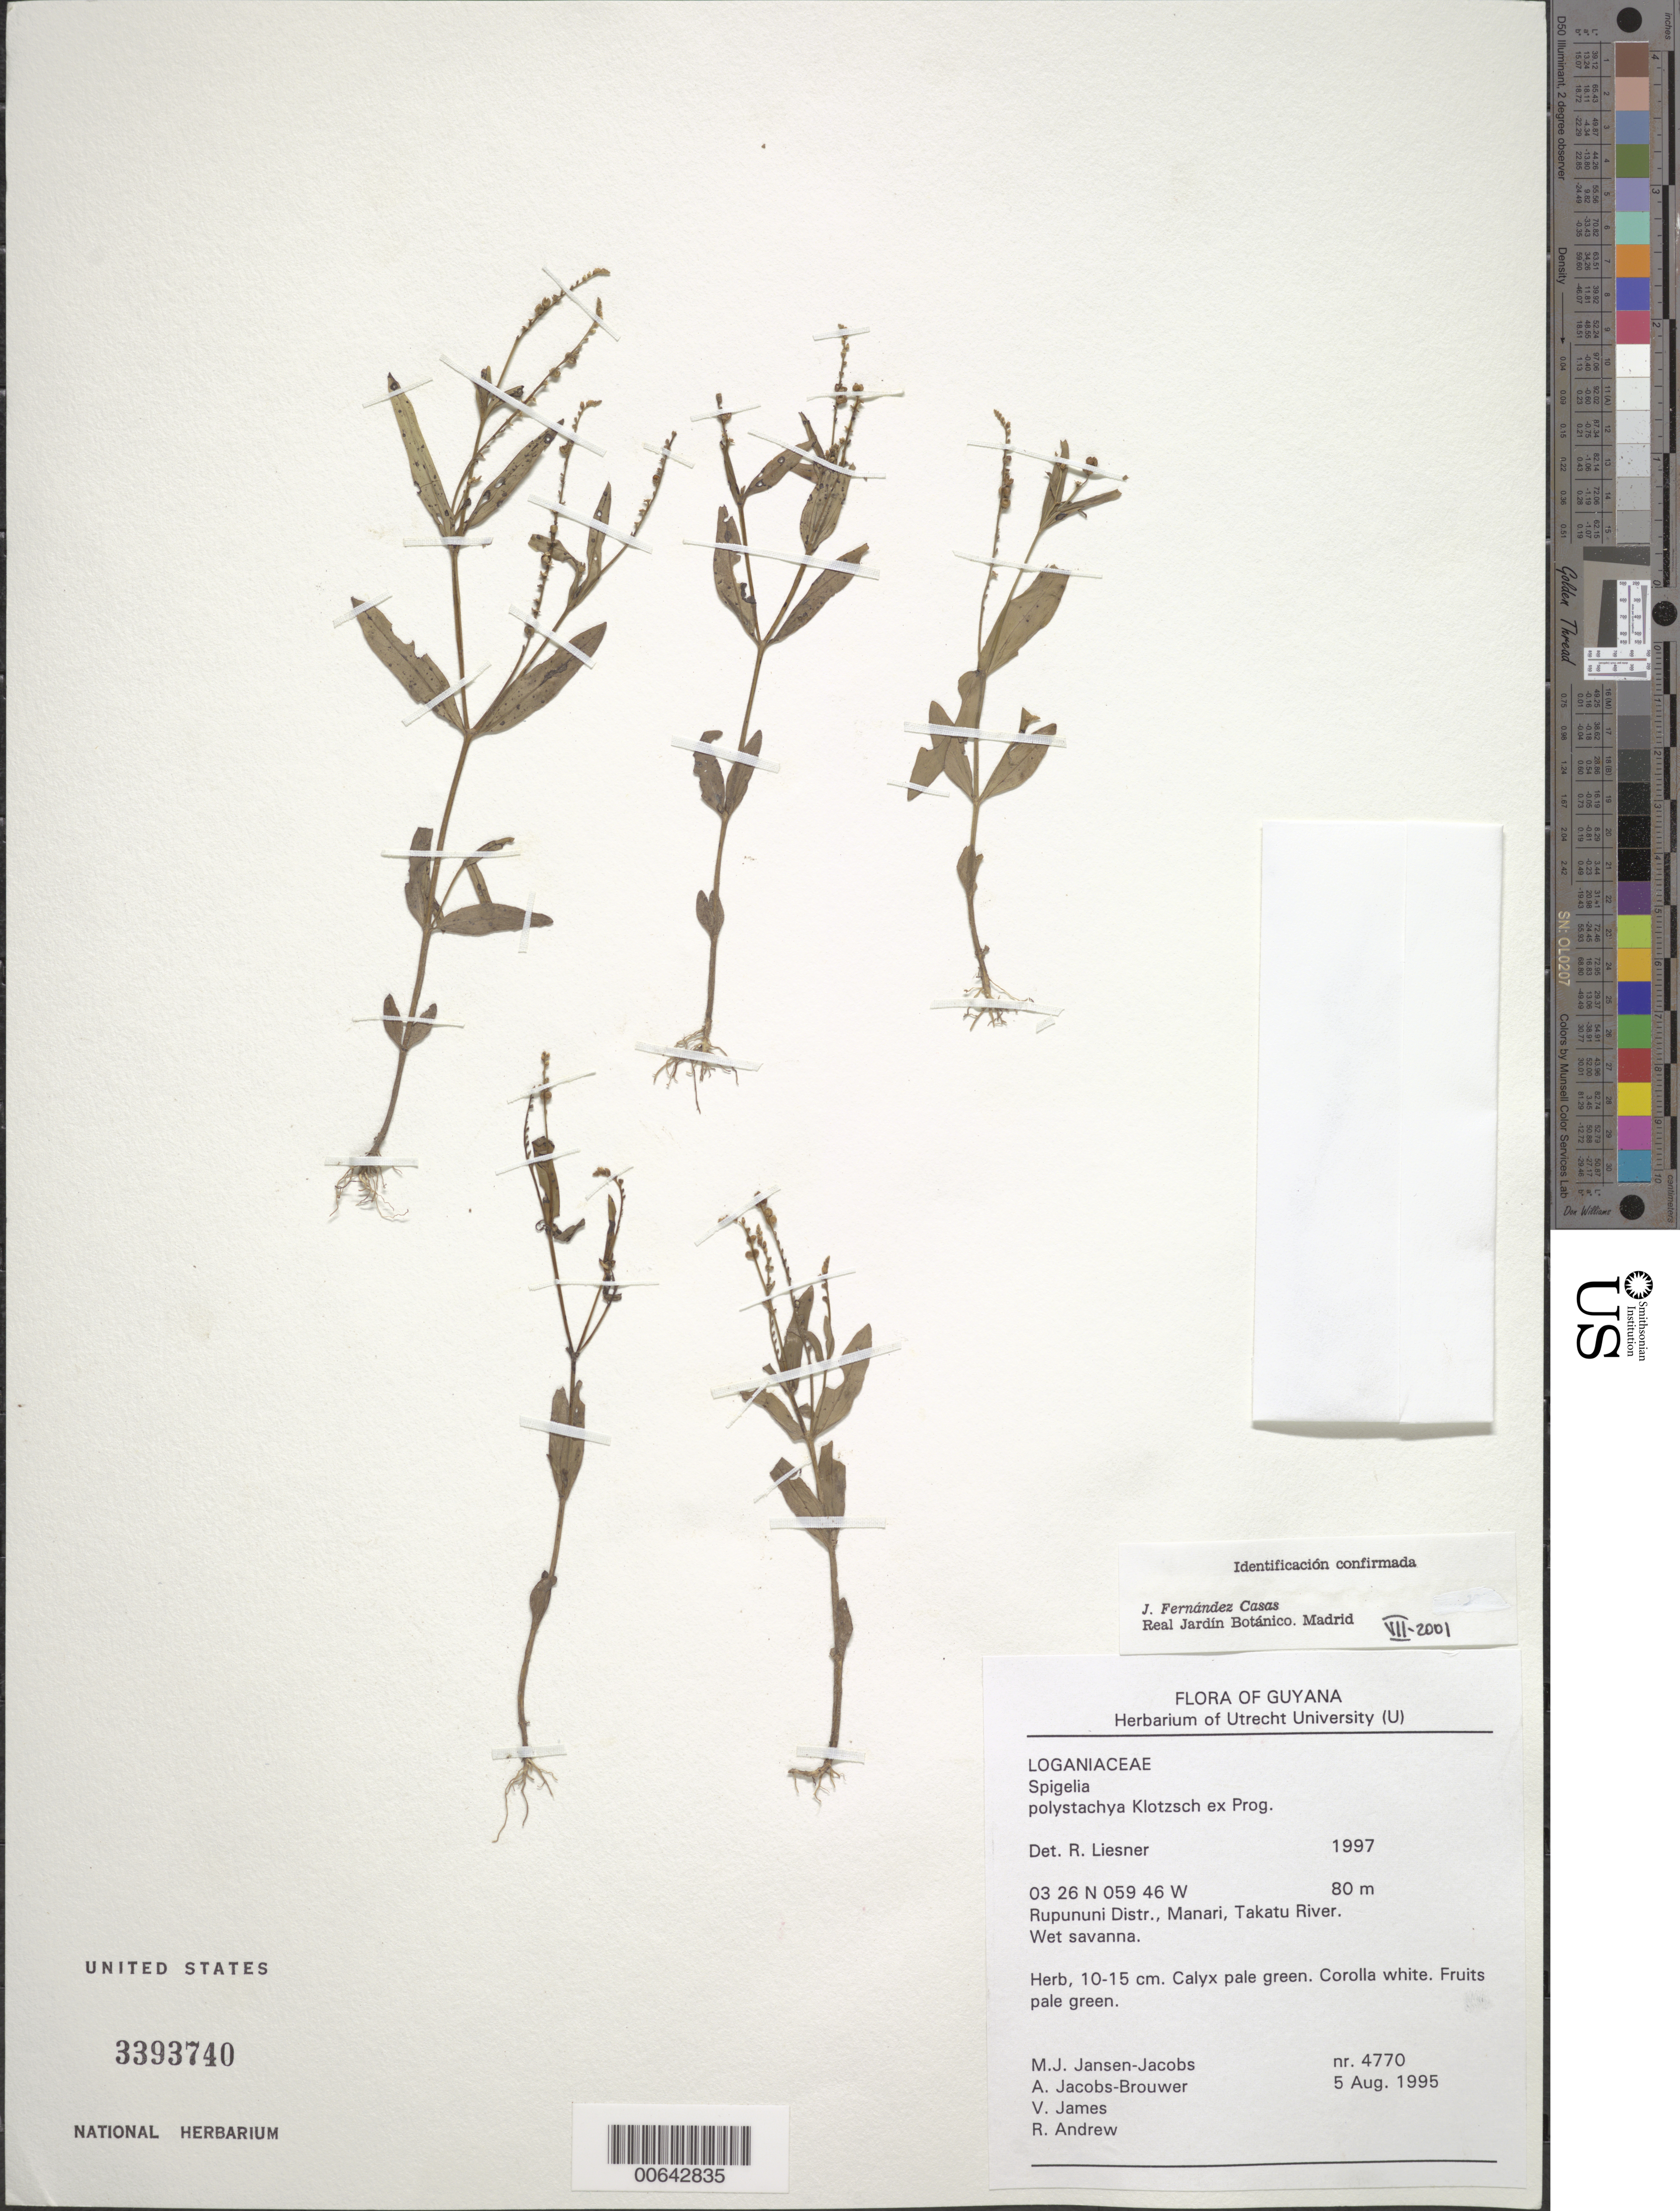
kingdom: Plantae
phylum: Tracheophyta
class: Magnoliopsida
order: Gentianales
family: Loganiaceae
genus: Spigelia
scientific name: Spigelia polystachya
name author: Klotzsch ex Progel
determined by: Fernández Casas, F. J.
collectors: M. J. Jansen-Jacobs, A. Jacobs-Brouwer, V. James & R. Andrew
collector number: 4770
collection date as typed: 5-Aug-95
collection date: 1995-08-05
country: Guyana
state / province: U. Takutu-U. Essequibo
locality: Manari, Takatu River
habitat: Wet savanna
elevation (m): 80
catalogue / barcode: US 3393740